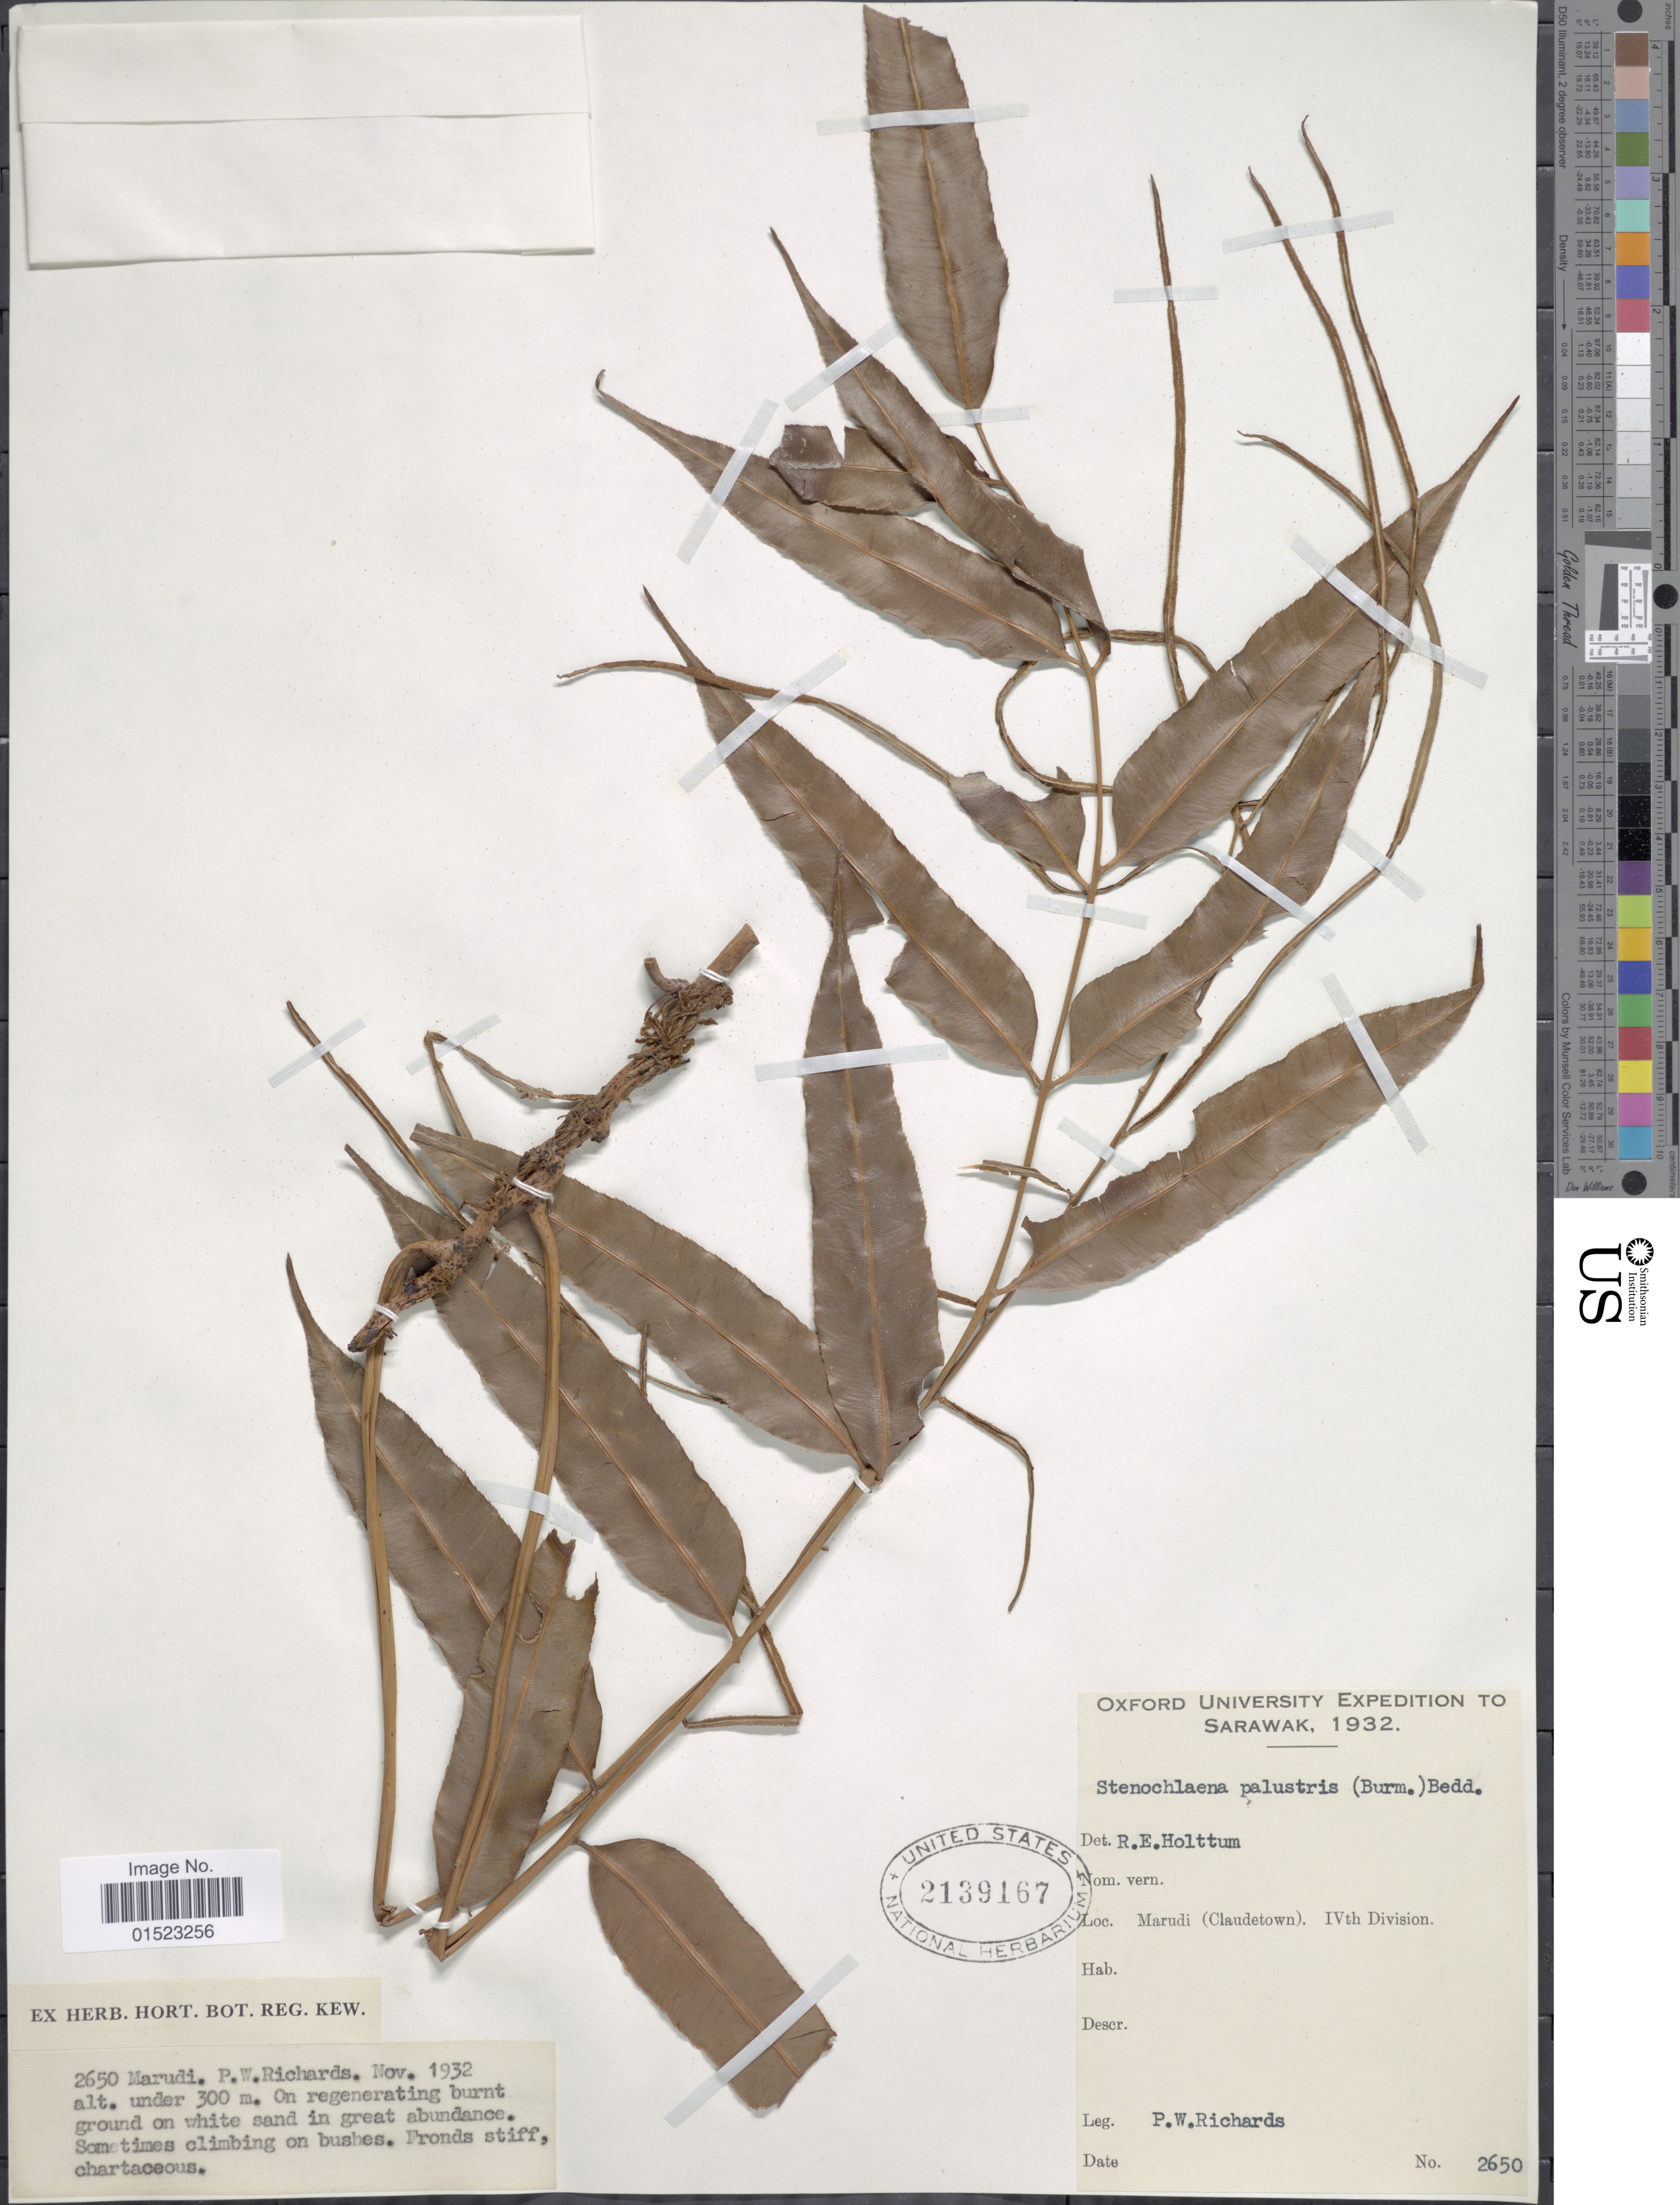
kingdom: Plantae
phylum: Tracheophyta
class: Polypodiopsida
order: Polypodiales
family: Blechnaceae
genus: Stenochlaena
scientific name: Stenochlaena palustris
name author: (Burm. f.) Bedd.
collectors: P. Richards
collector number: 2650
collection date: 1932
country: Malaysia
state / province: Sarawak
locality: Expedition to Sarawak, Marudi (Claudetown), IVth Division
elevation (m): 300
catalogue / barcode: US 2139167